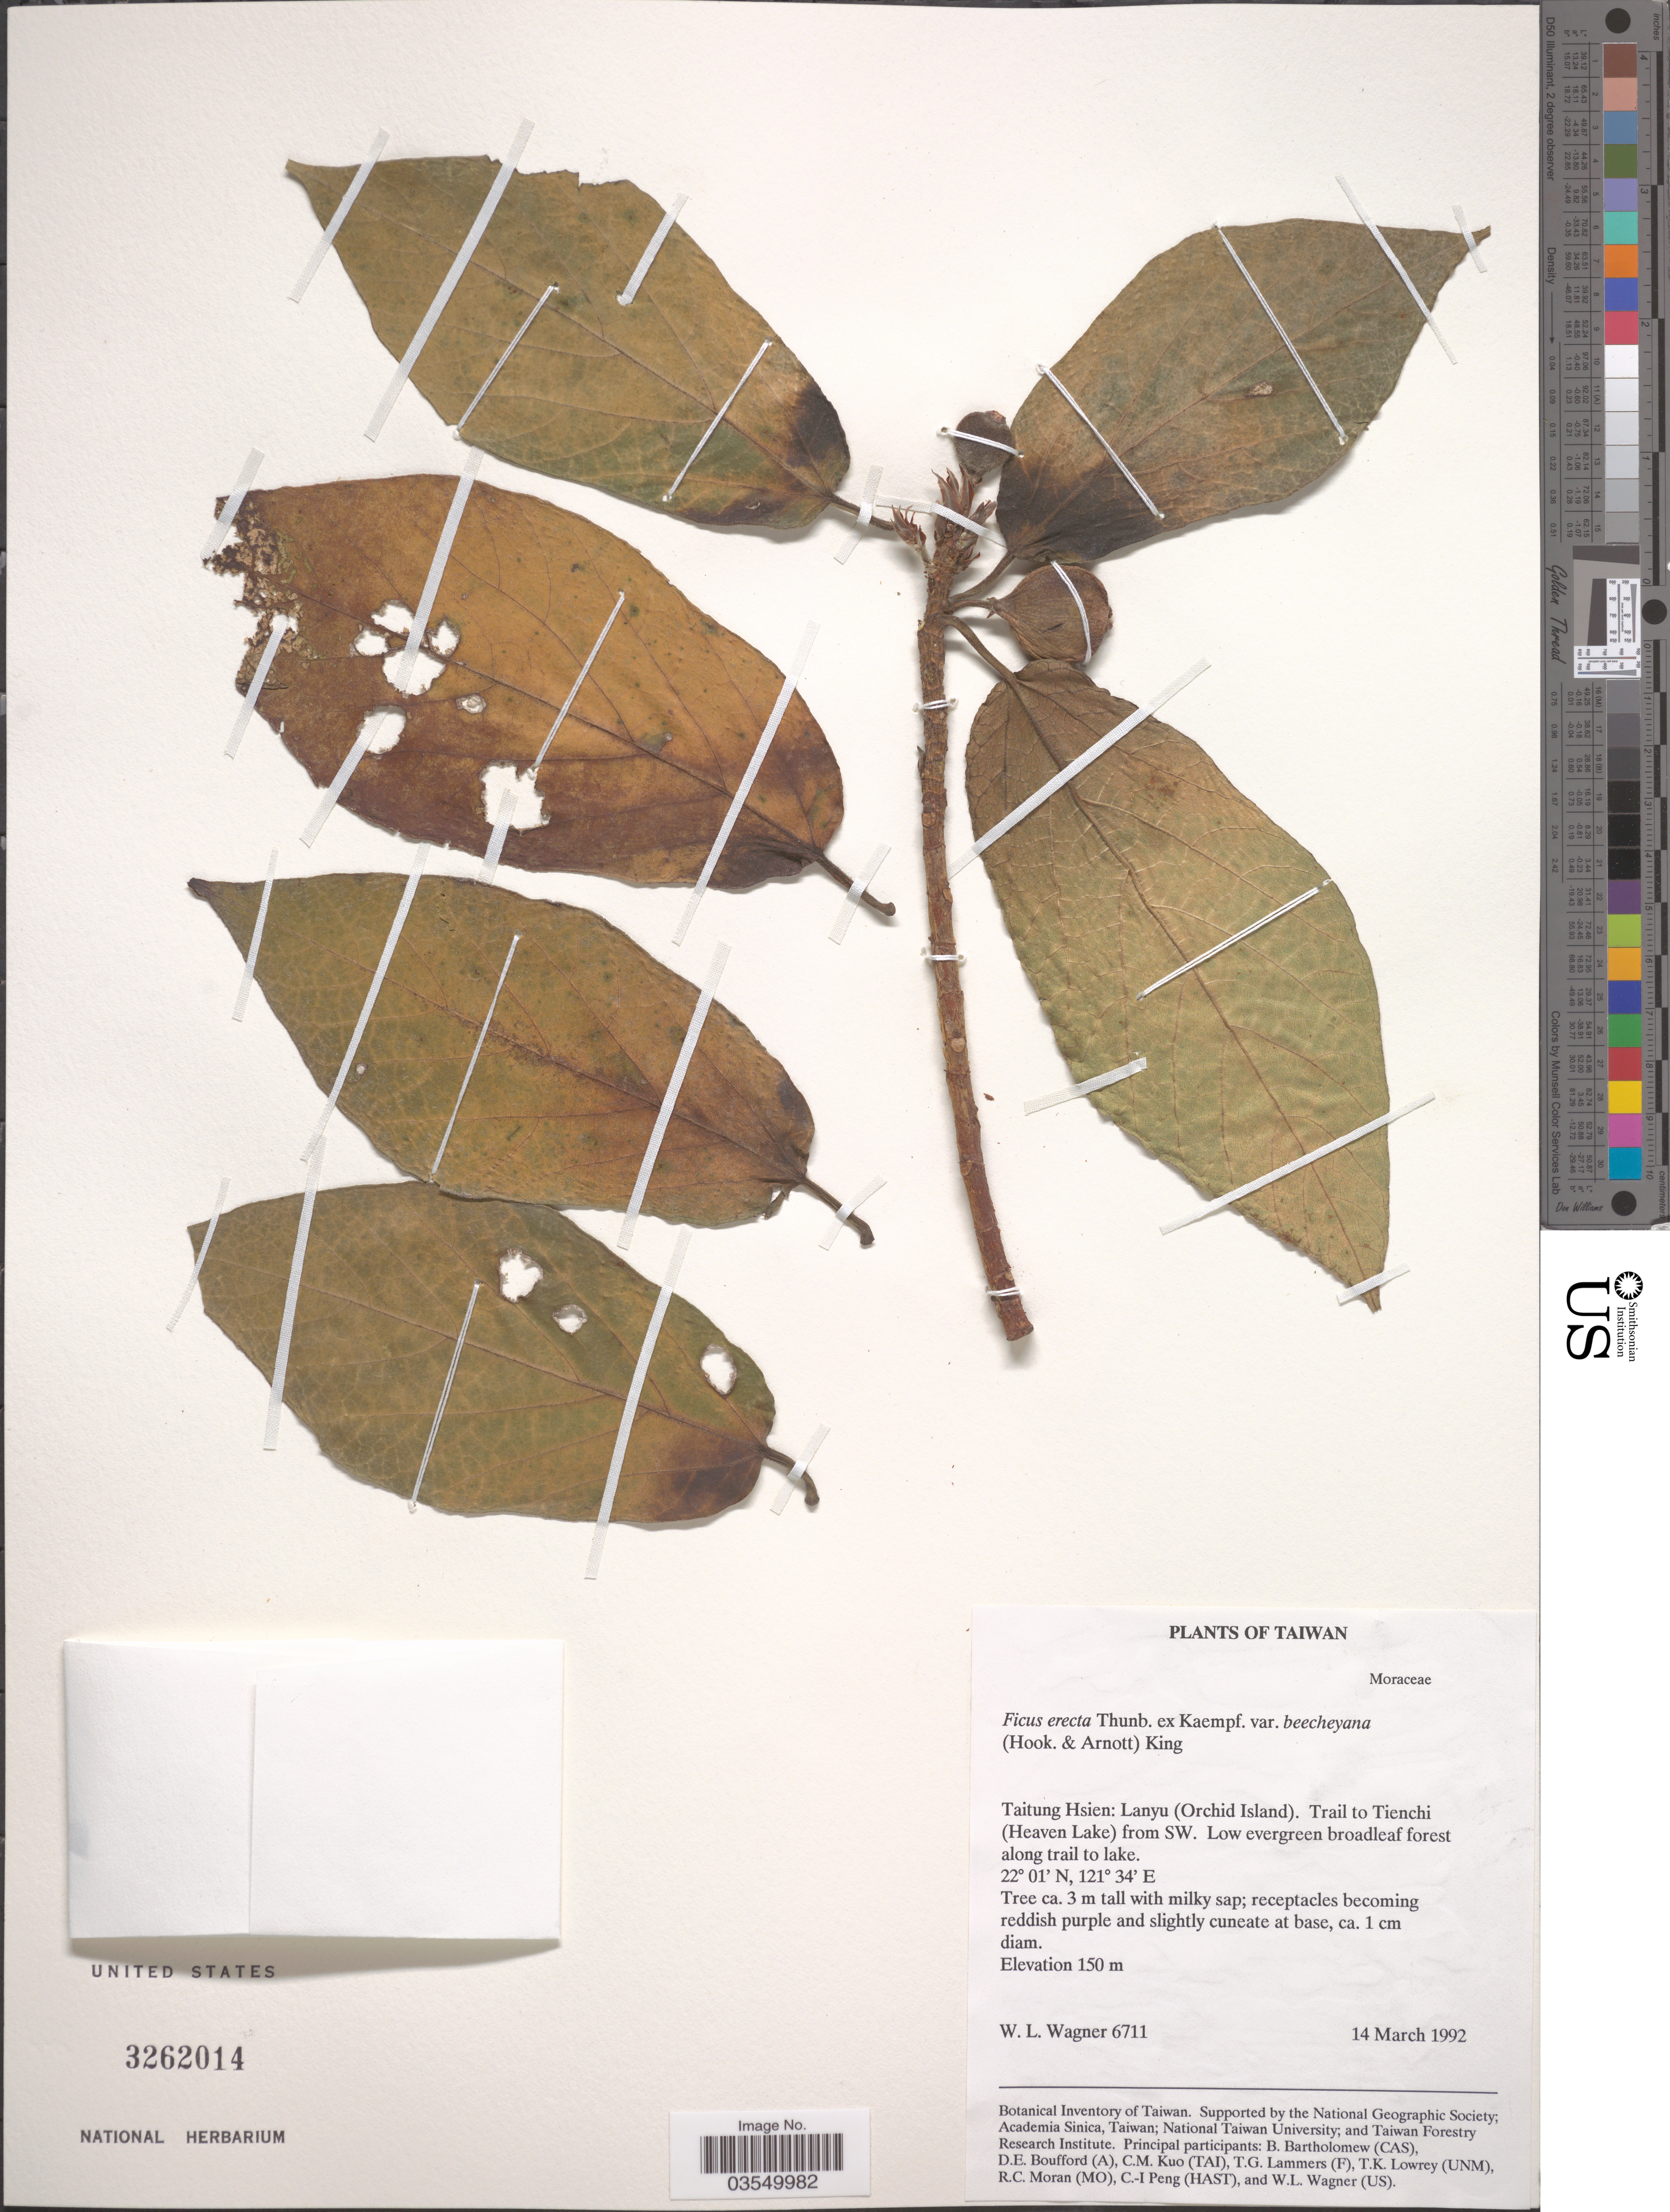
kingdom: Plantae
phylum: Tracheophyta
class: Magnoliopsida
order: Rosales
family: Moraceae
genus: Ficus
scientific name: Ficus erecta var. beecheyana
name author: (Hook. & Arn.) King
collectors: W. L. Wagner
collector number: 6711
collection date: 1992-03-14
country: Taiwan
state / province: Taitung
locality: Taitung Hsien: Lanyu (Orchid Island). Trail to Tienchi (Heaven Lake) from SW.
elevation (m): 150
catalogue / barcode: US 3262014